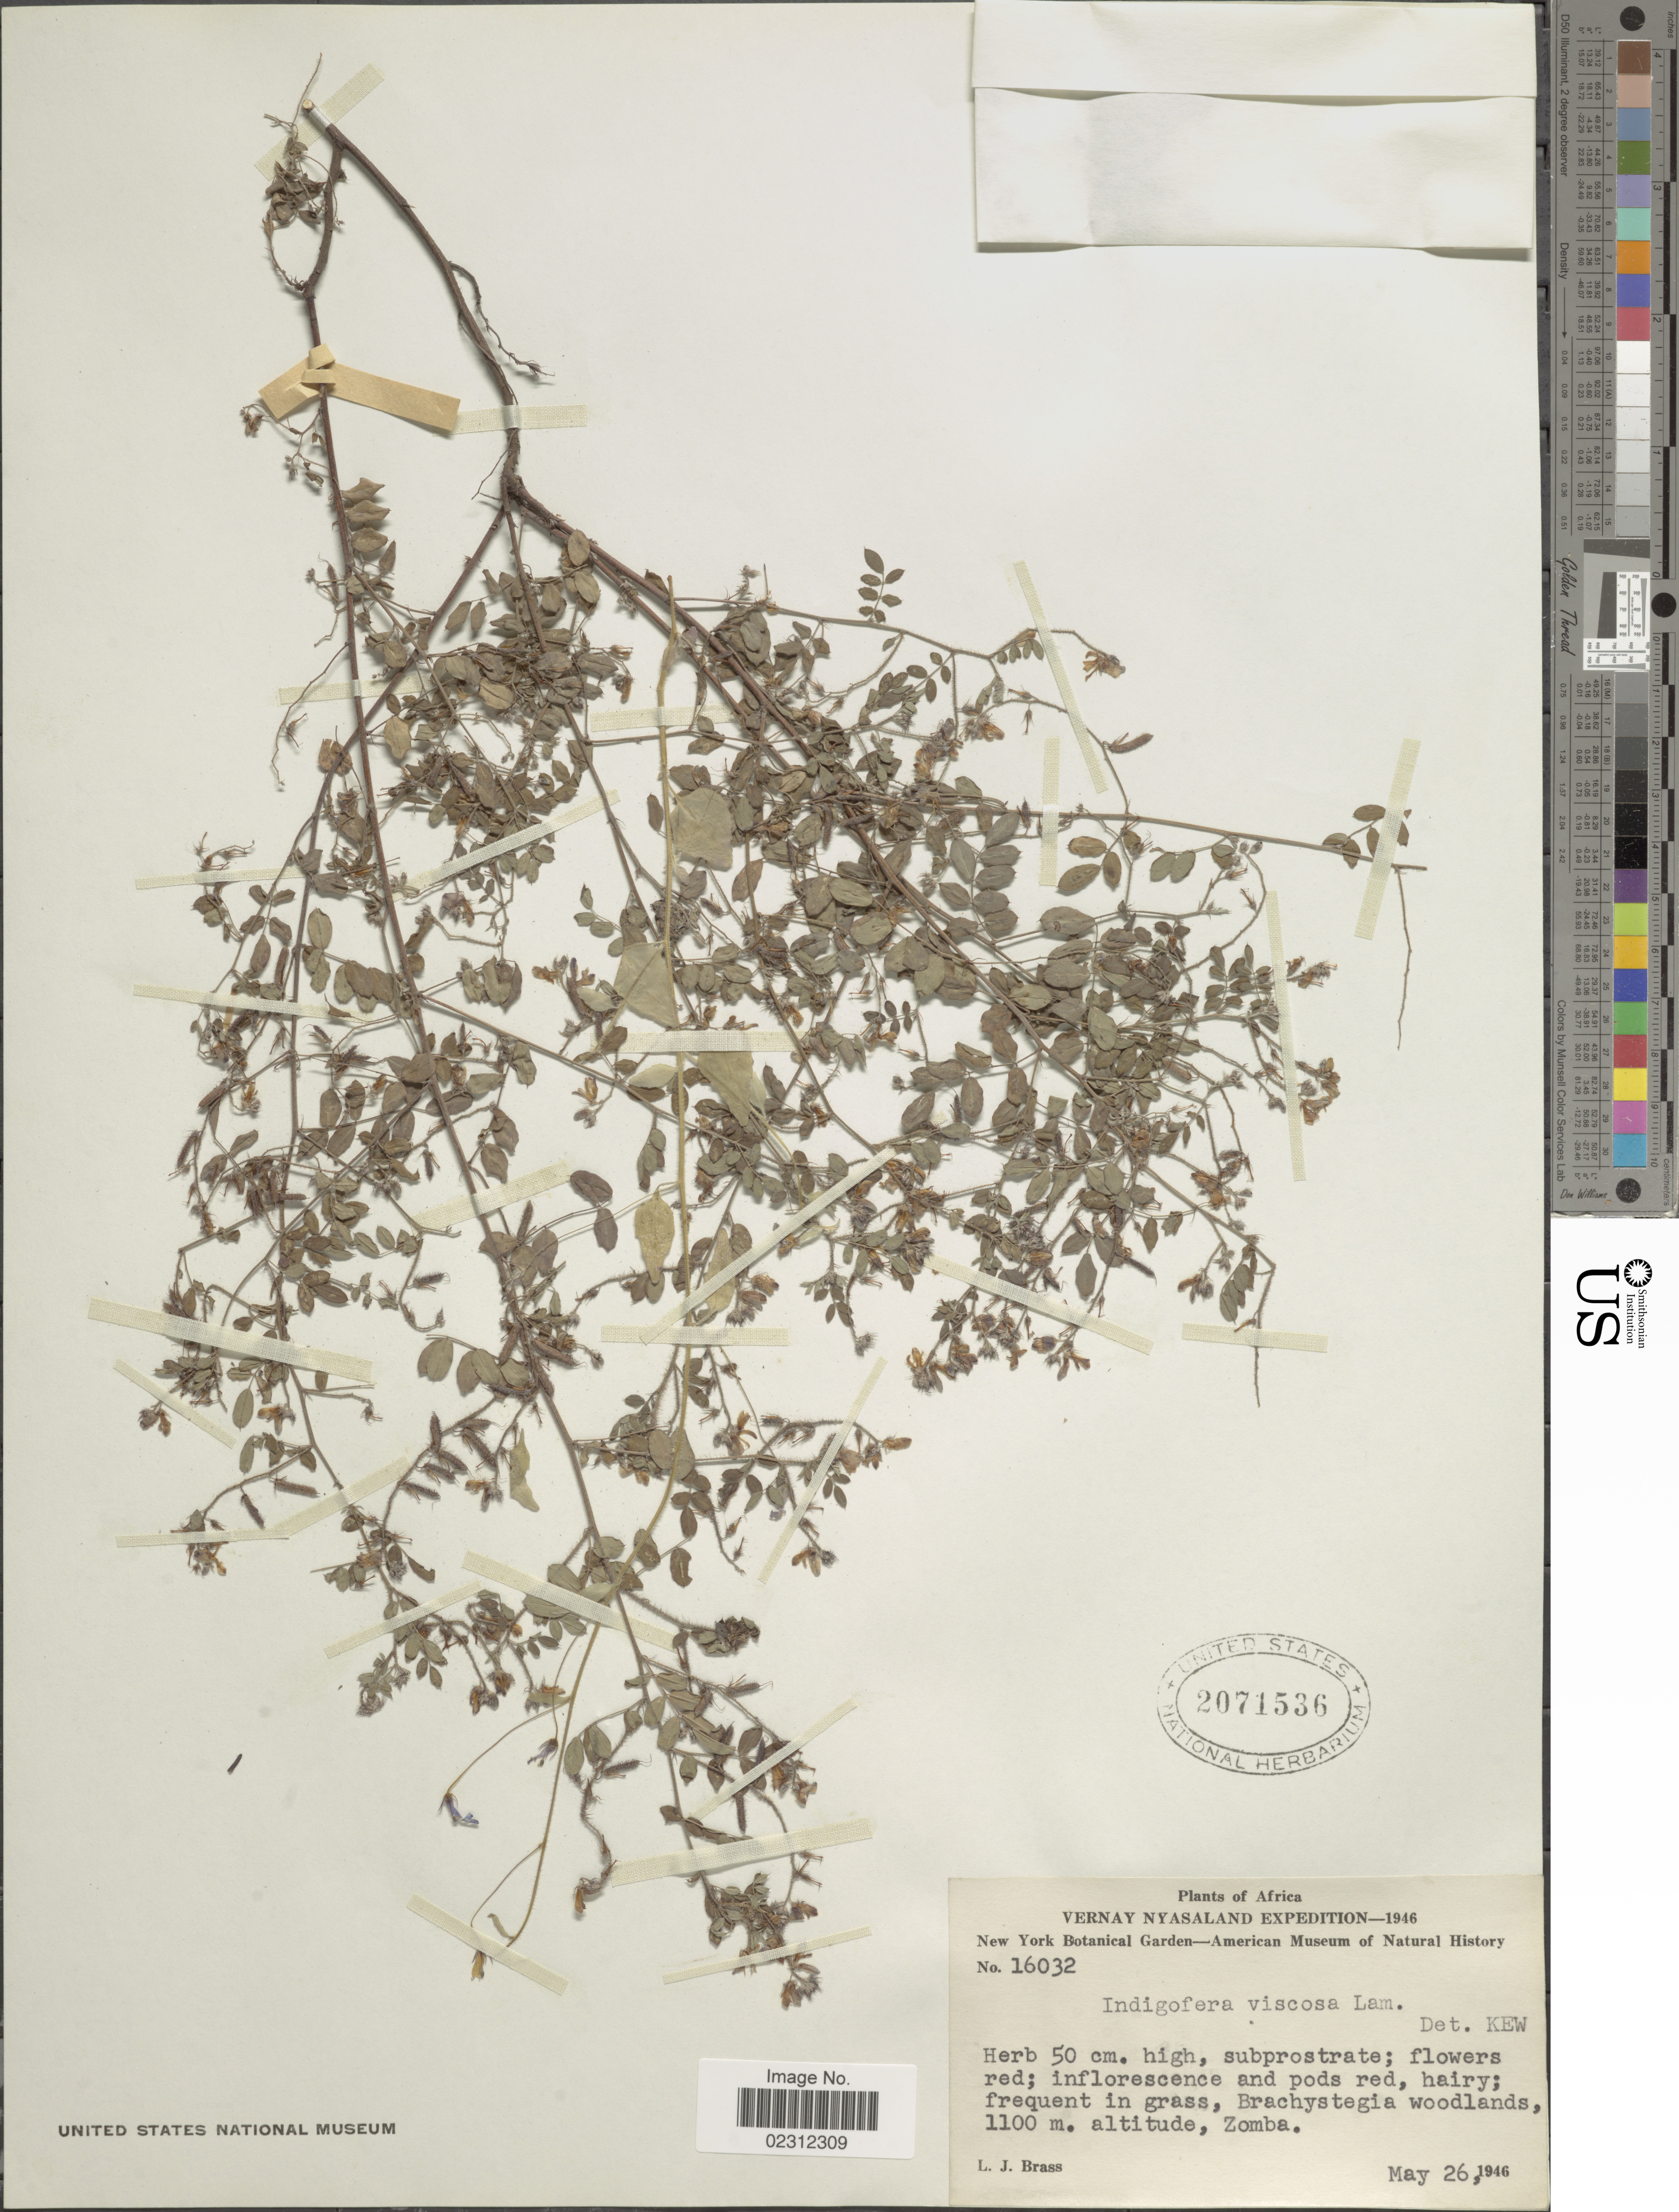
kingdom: Plantae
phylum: Tracheophyta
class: Magnoliopsida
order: Fabales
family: Fabaceae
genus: Indigofera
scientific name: Indigofera viscosa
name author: Lam.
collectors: L. J. Brass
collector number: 16032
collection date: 1946-05-26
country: Malawi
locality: Nyasaland, Zomba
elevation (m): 1100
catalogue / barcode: US 2071536